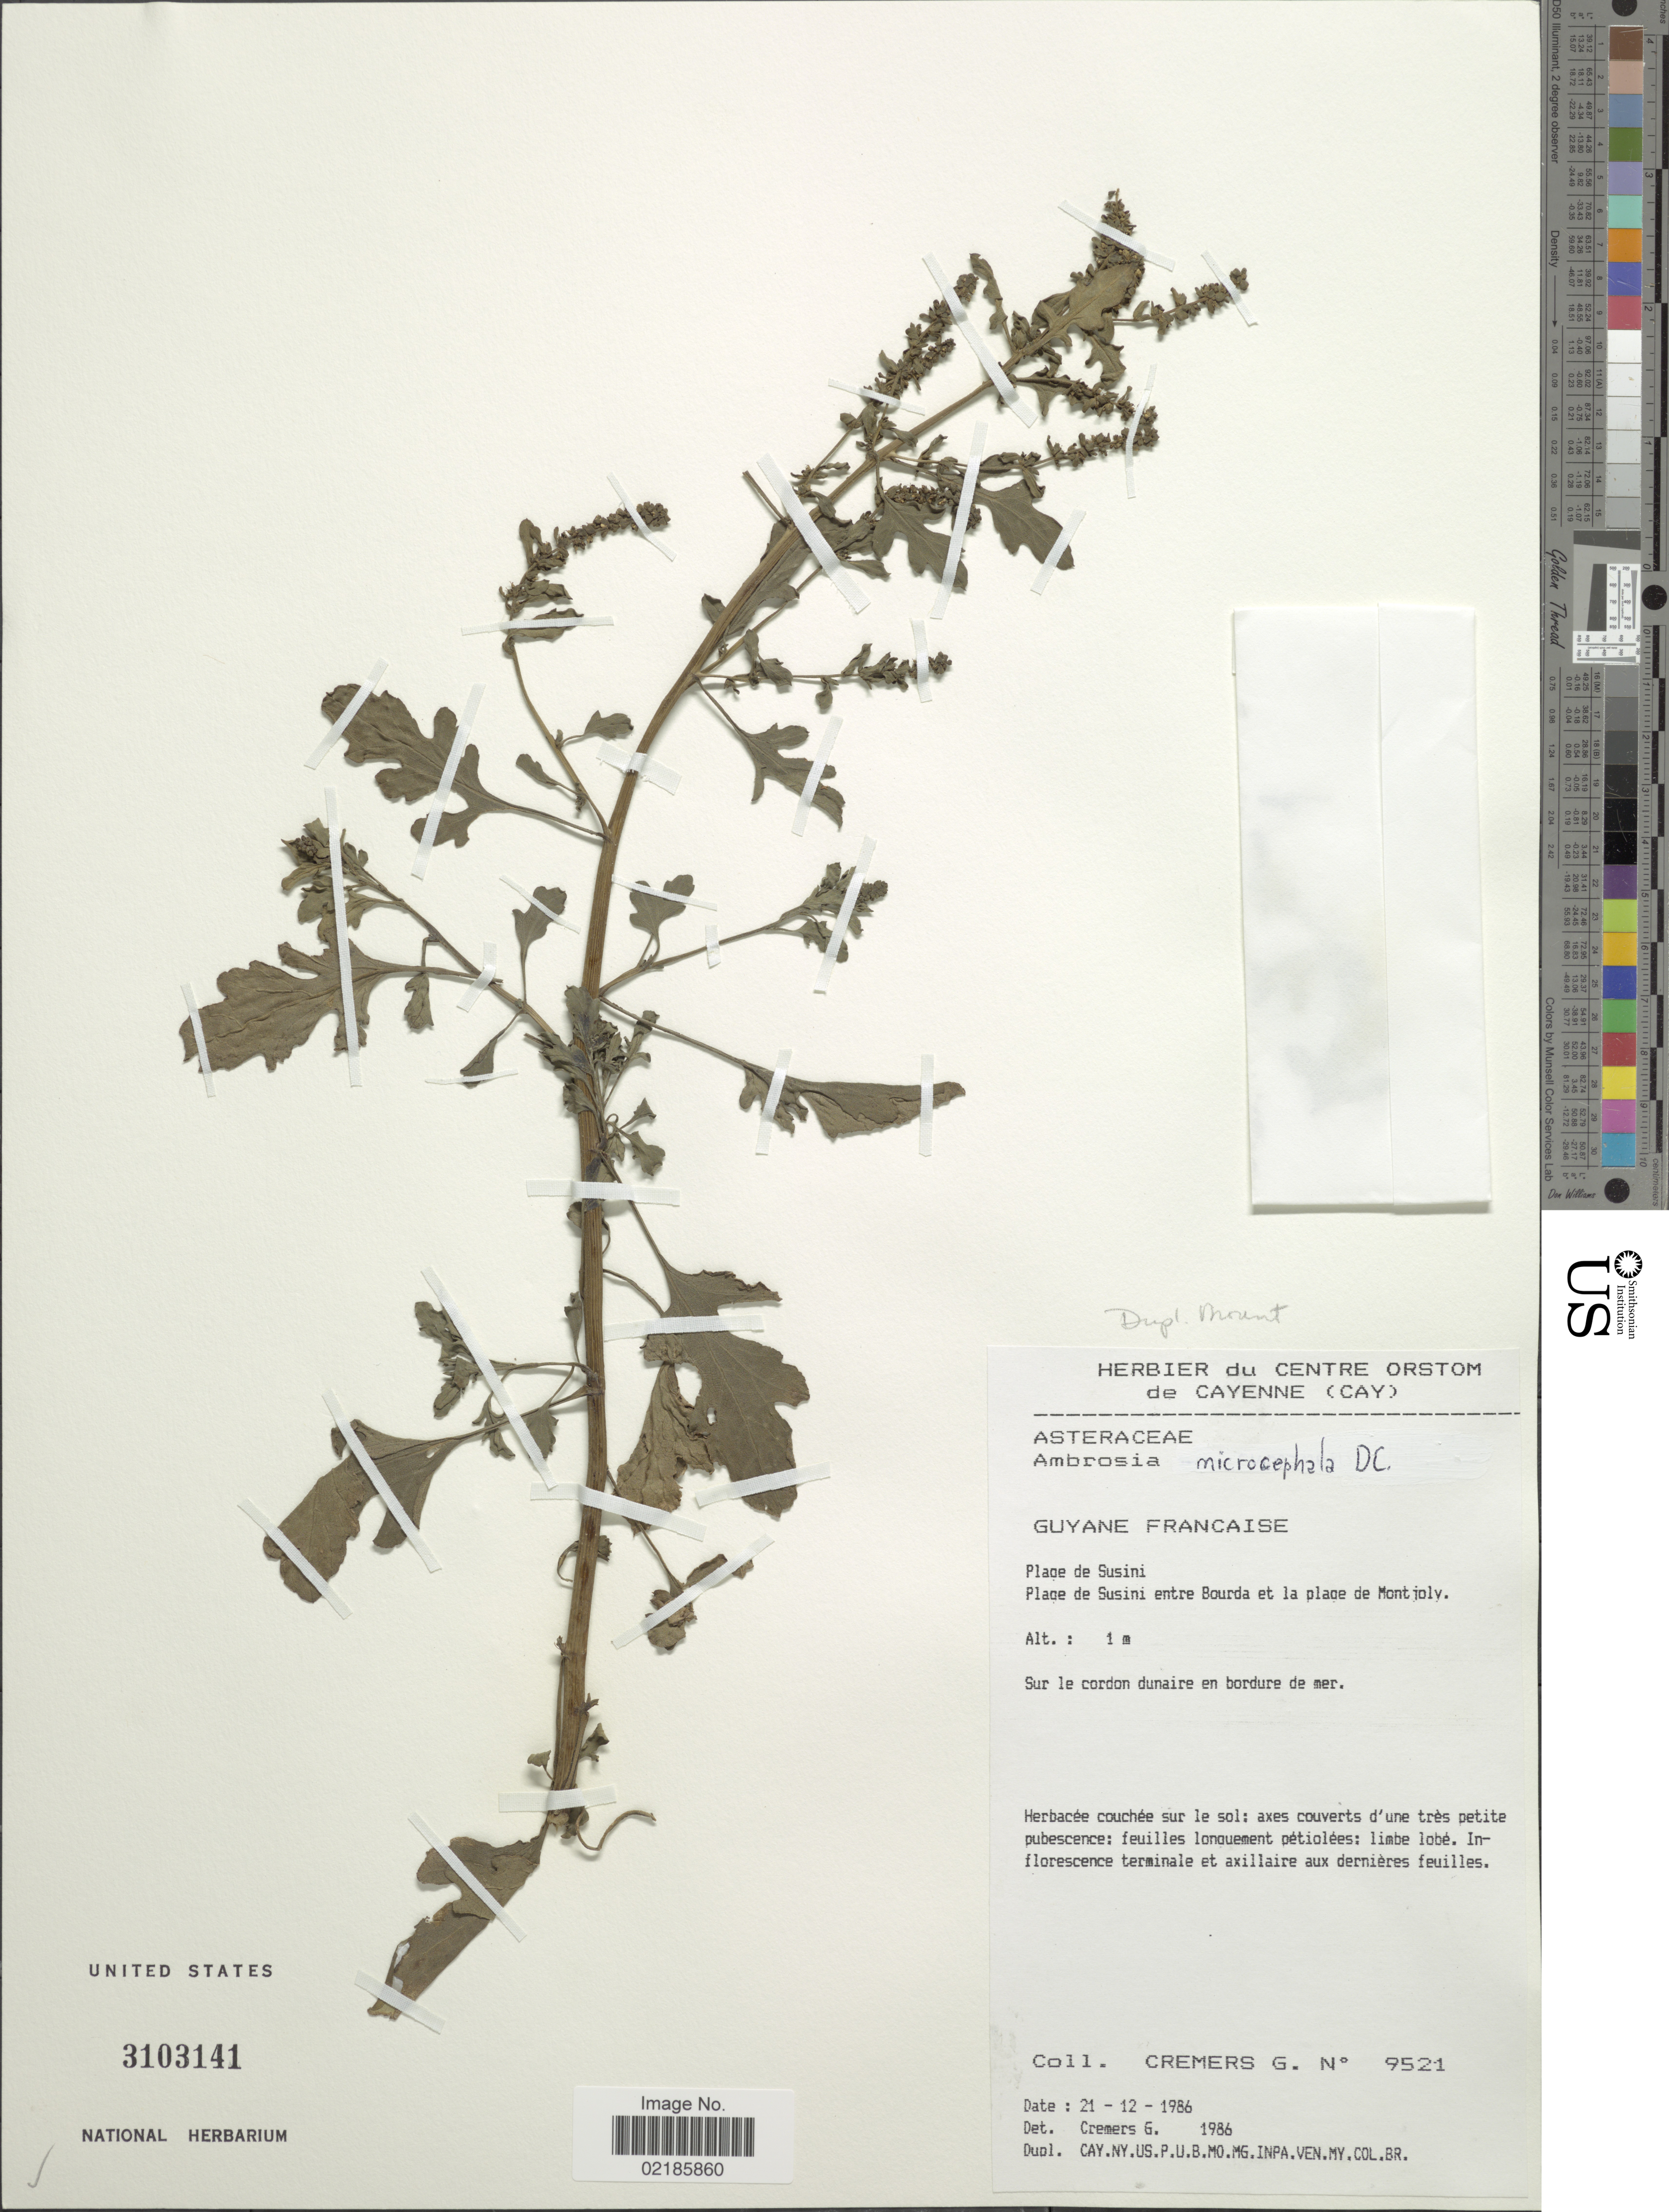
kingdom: Plantae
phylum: Tracheophyta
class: Magnoliopsida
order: Asterales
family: Asteraceae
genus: Ambrosia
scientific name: Ambrosia microcephala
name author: DC.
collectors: G. Cremers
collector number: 9521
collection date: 1986-12-21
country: French Guiana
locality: Guayne Francaise. Plage de Susini entre Bourda et la plage de Mont joly.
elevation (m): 1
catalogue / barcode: US 3103141